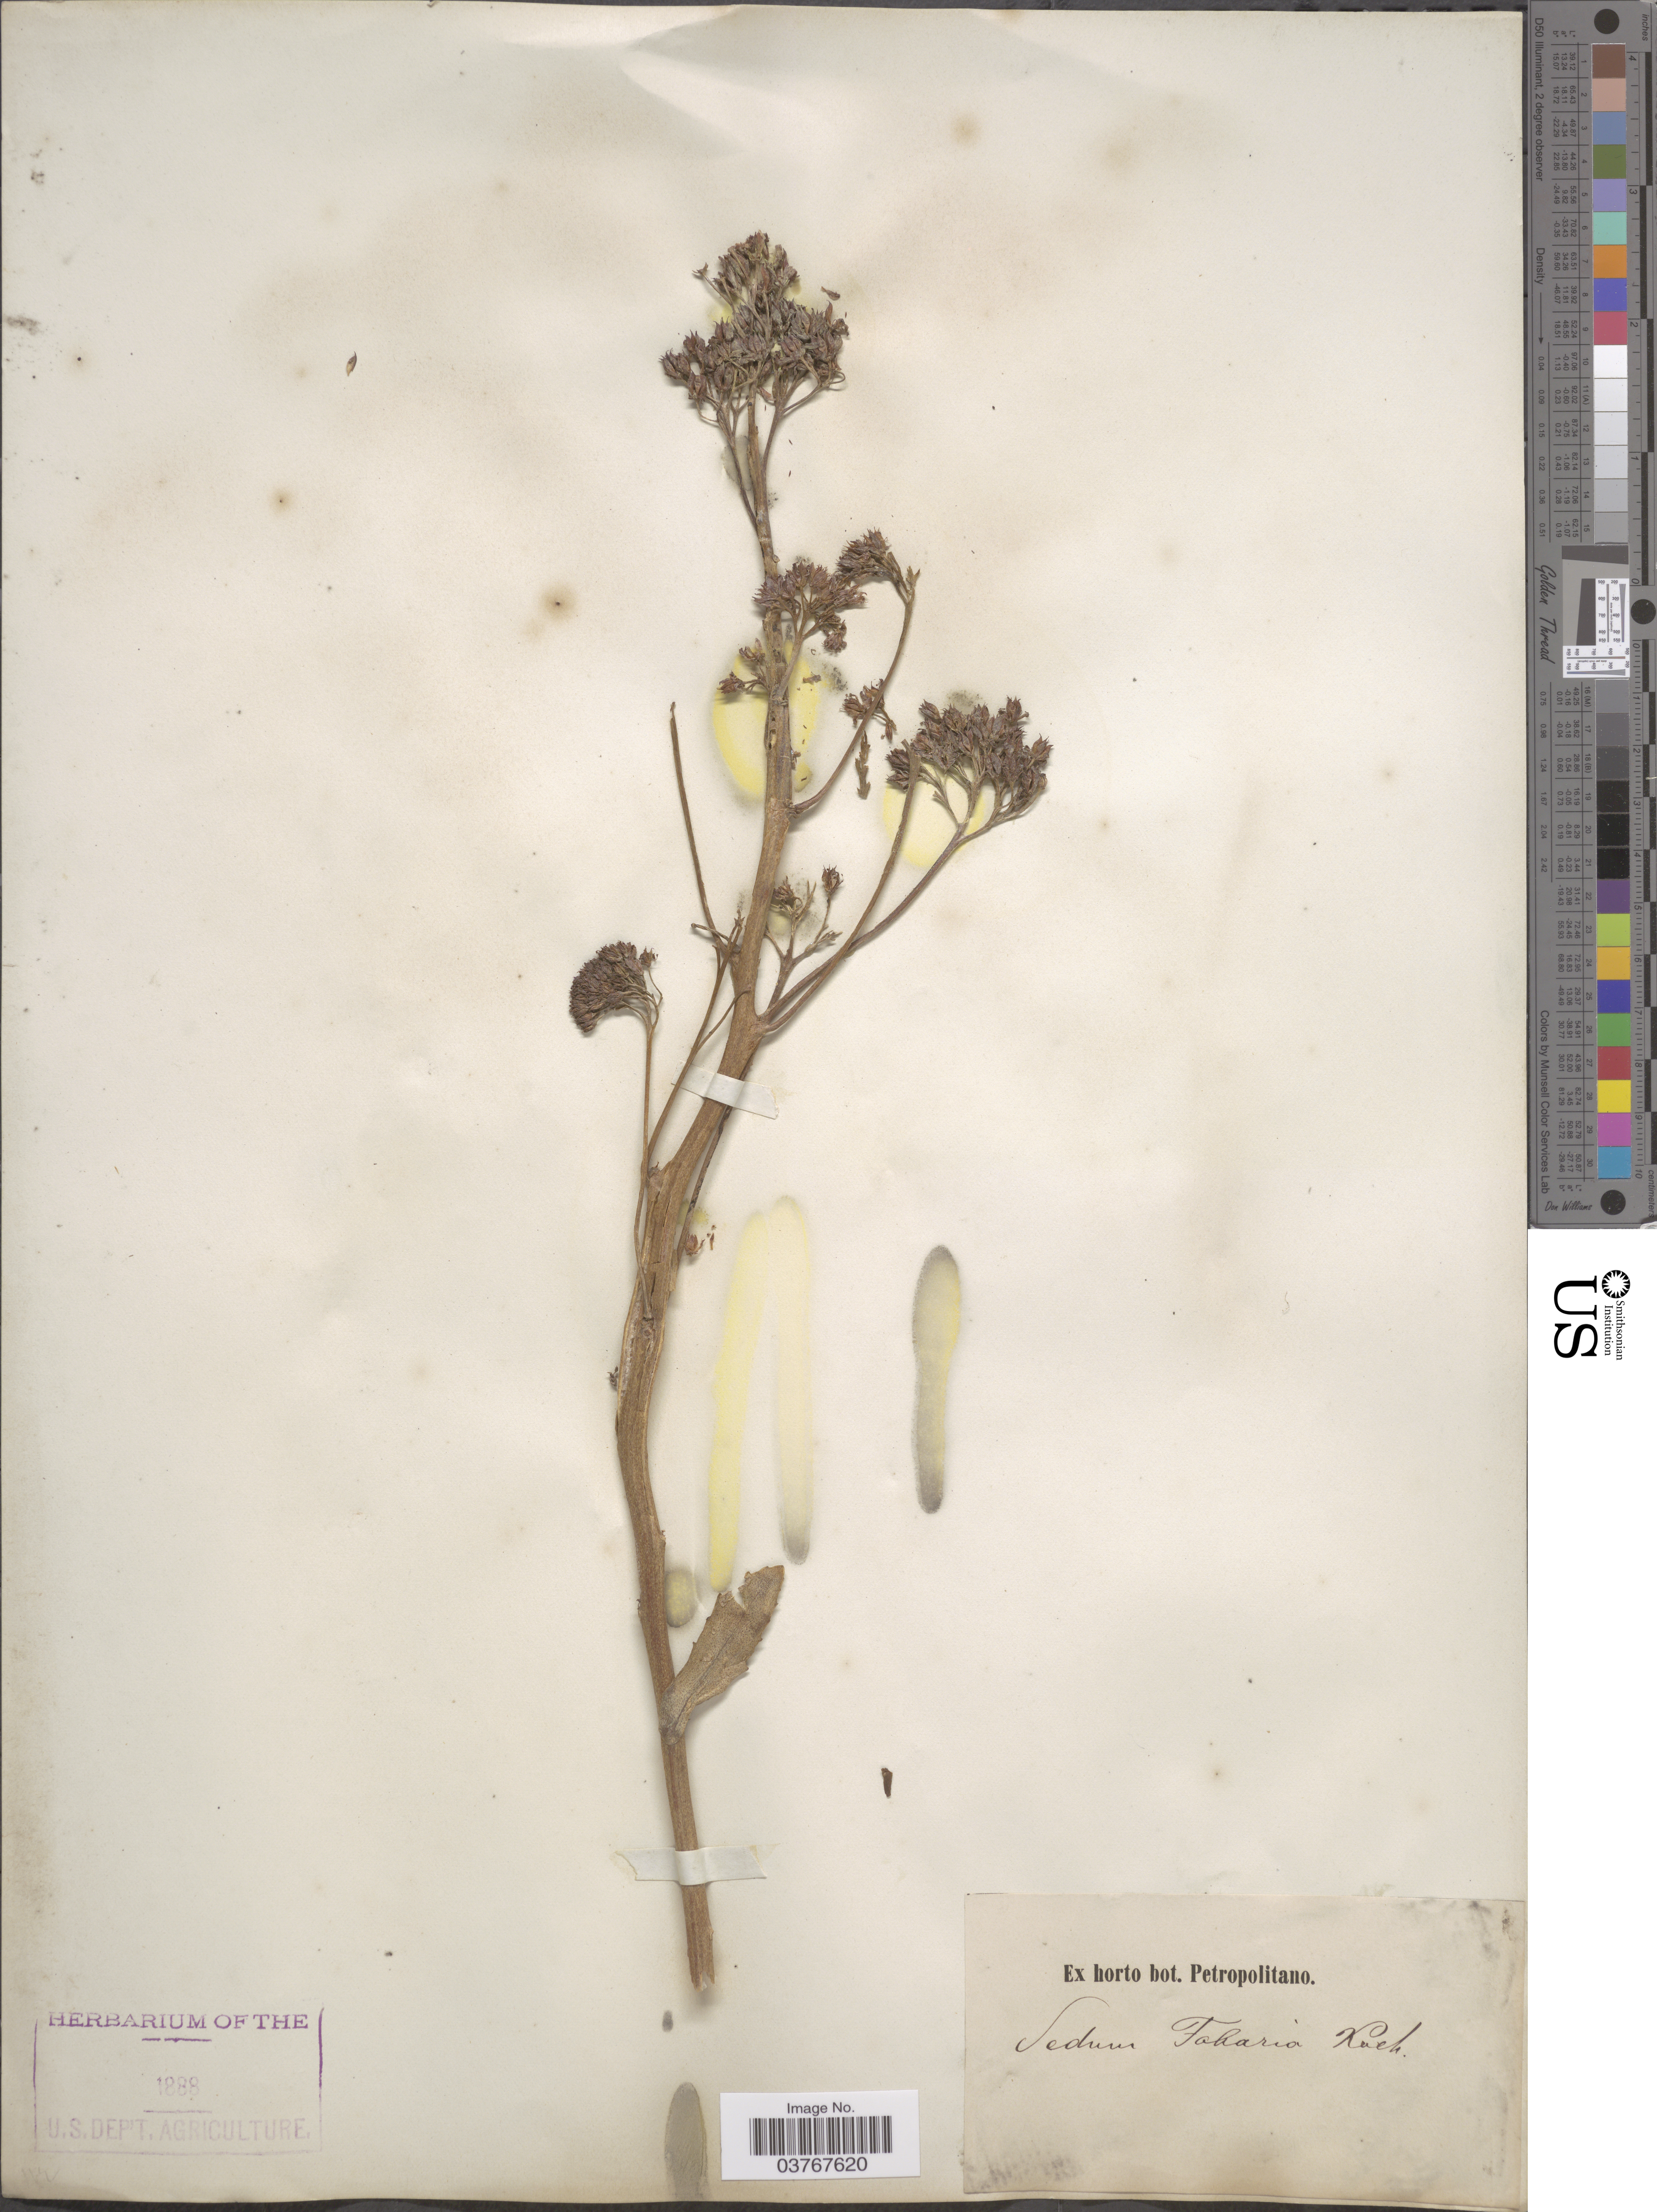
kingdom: Plantae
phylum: Tracheophyta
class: Magnoliopsida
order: Saxifragales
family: Crassulaceae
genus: Sedum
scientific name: Sedum fabaria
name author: W.D.J. Koch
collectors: ex Horto Bot. Petropolitano